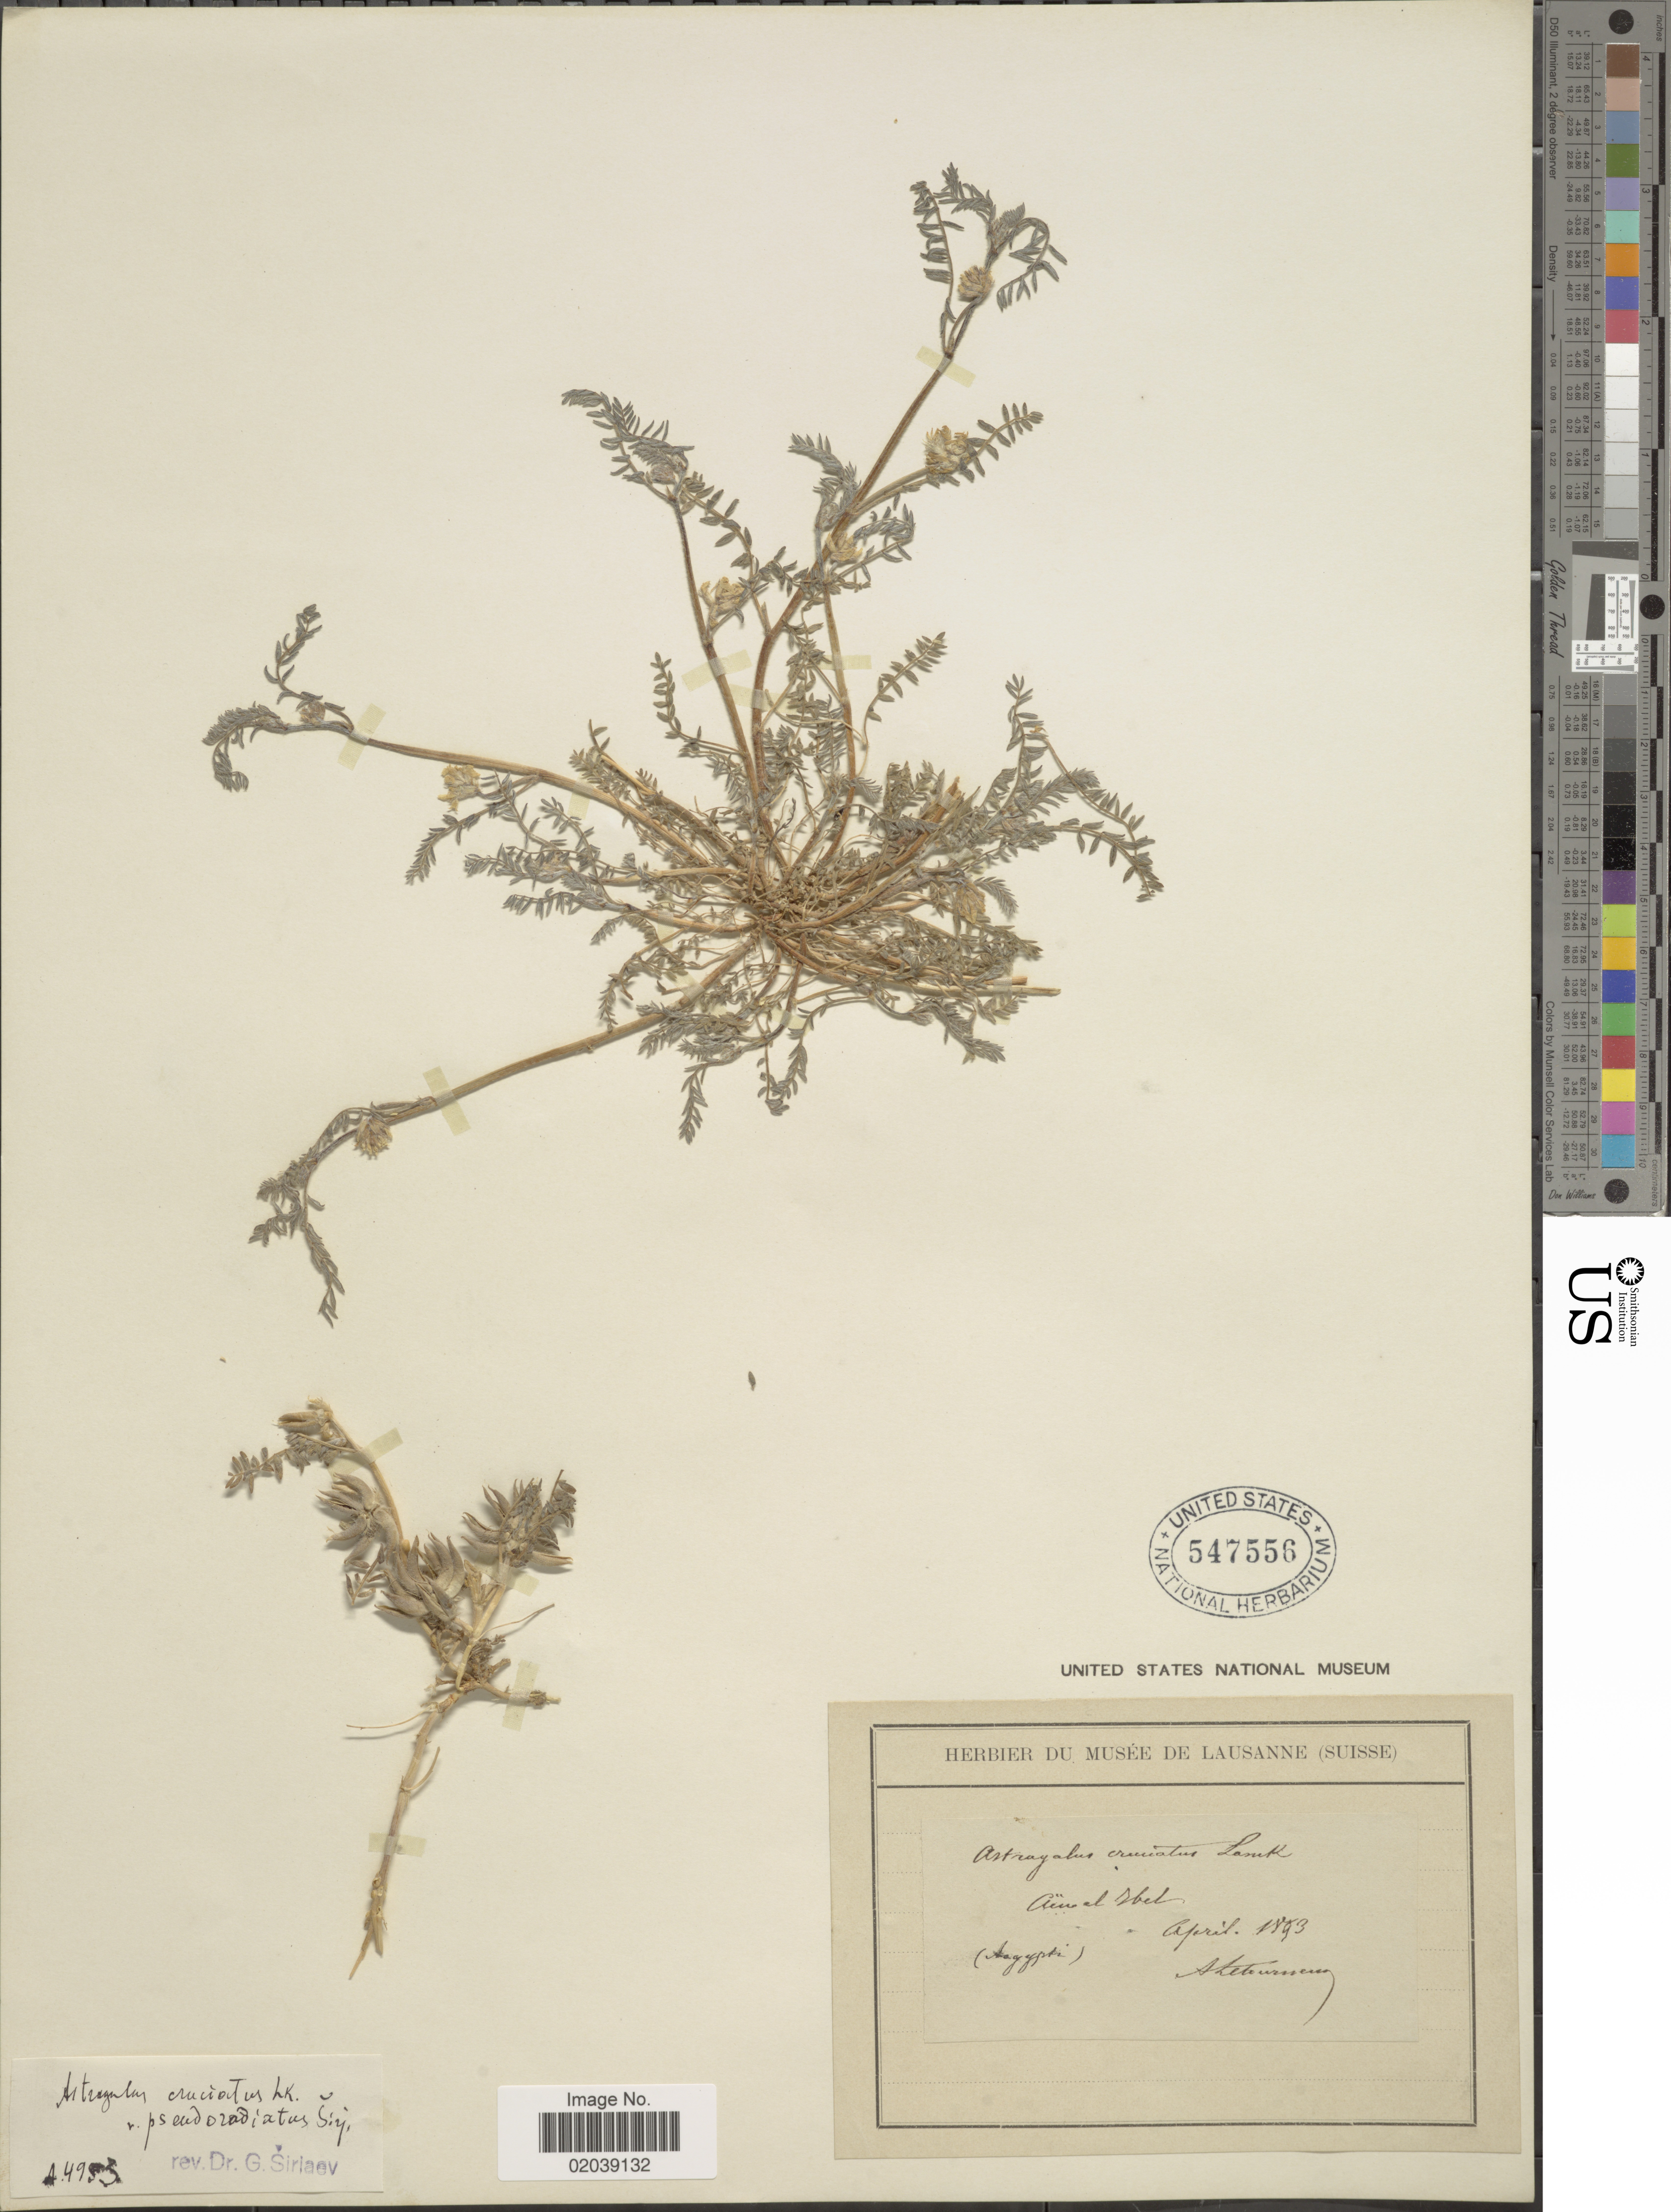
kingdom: Plantae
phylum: Tracheophyta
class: Magnoliopsida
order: Fabales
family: Fabaceae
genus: Astragalus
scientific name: Astragalus cruciatus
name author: Link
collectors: A. Letourneux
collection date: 1893-04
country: Egypt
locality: Aïn el Ibel.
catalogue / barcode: US 547556